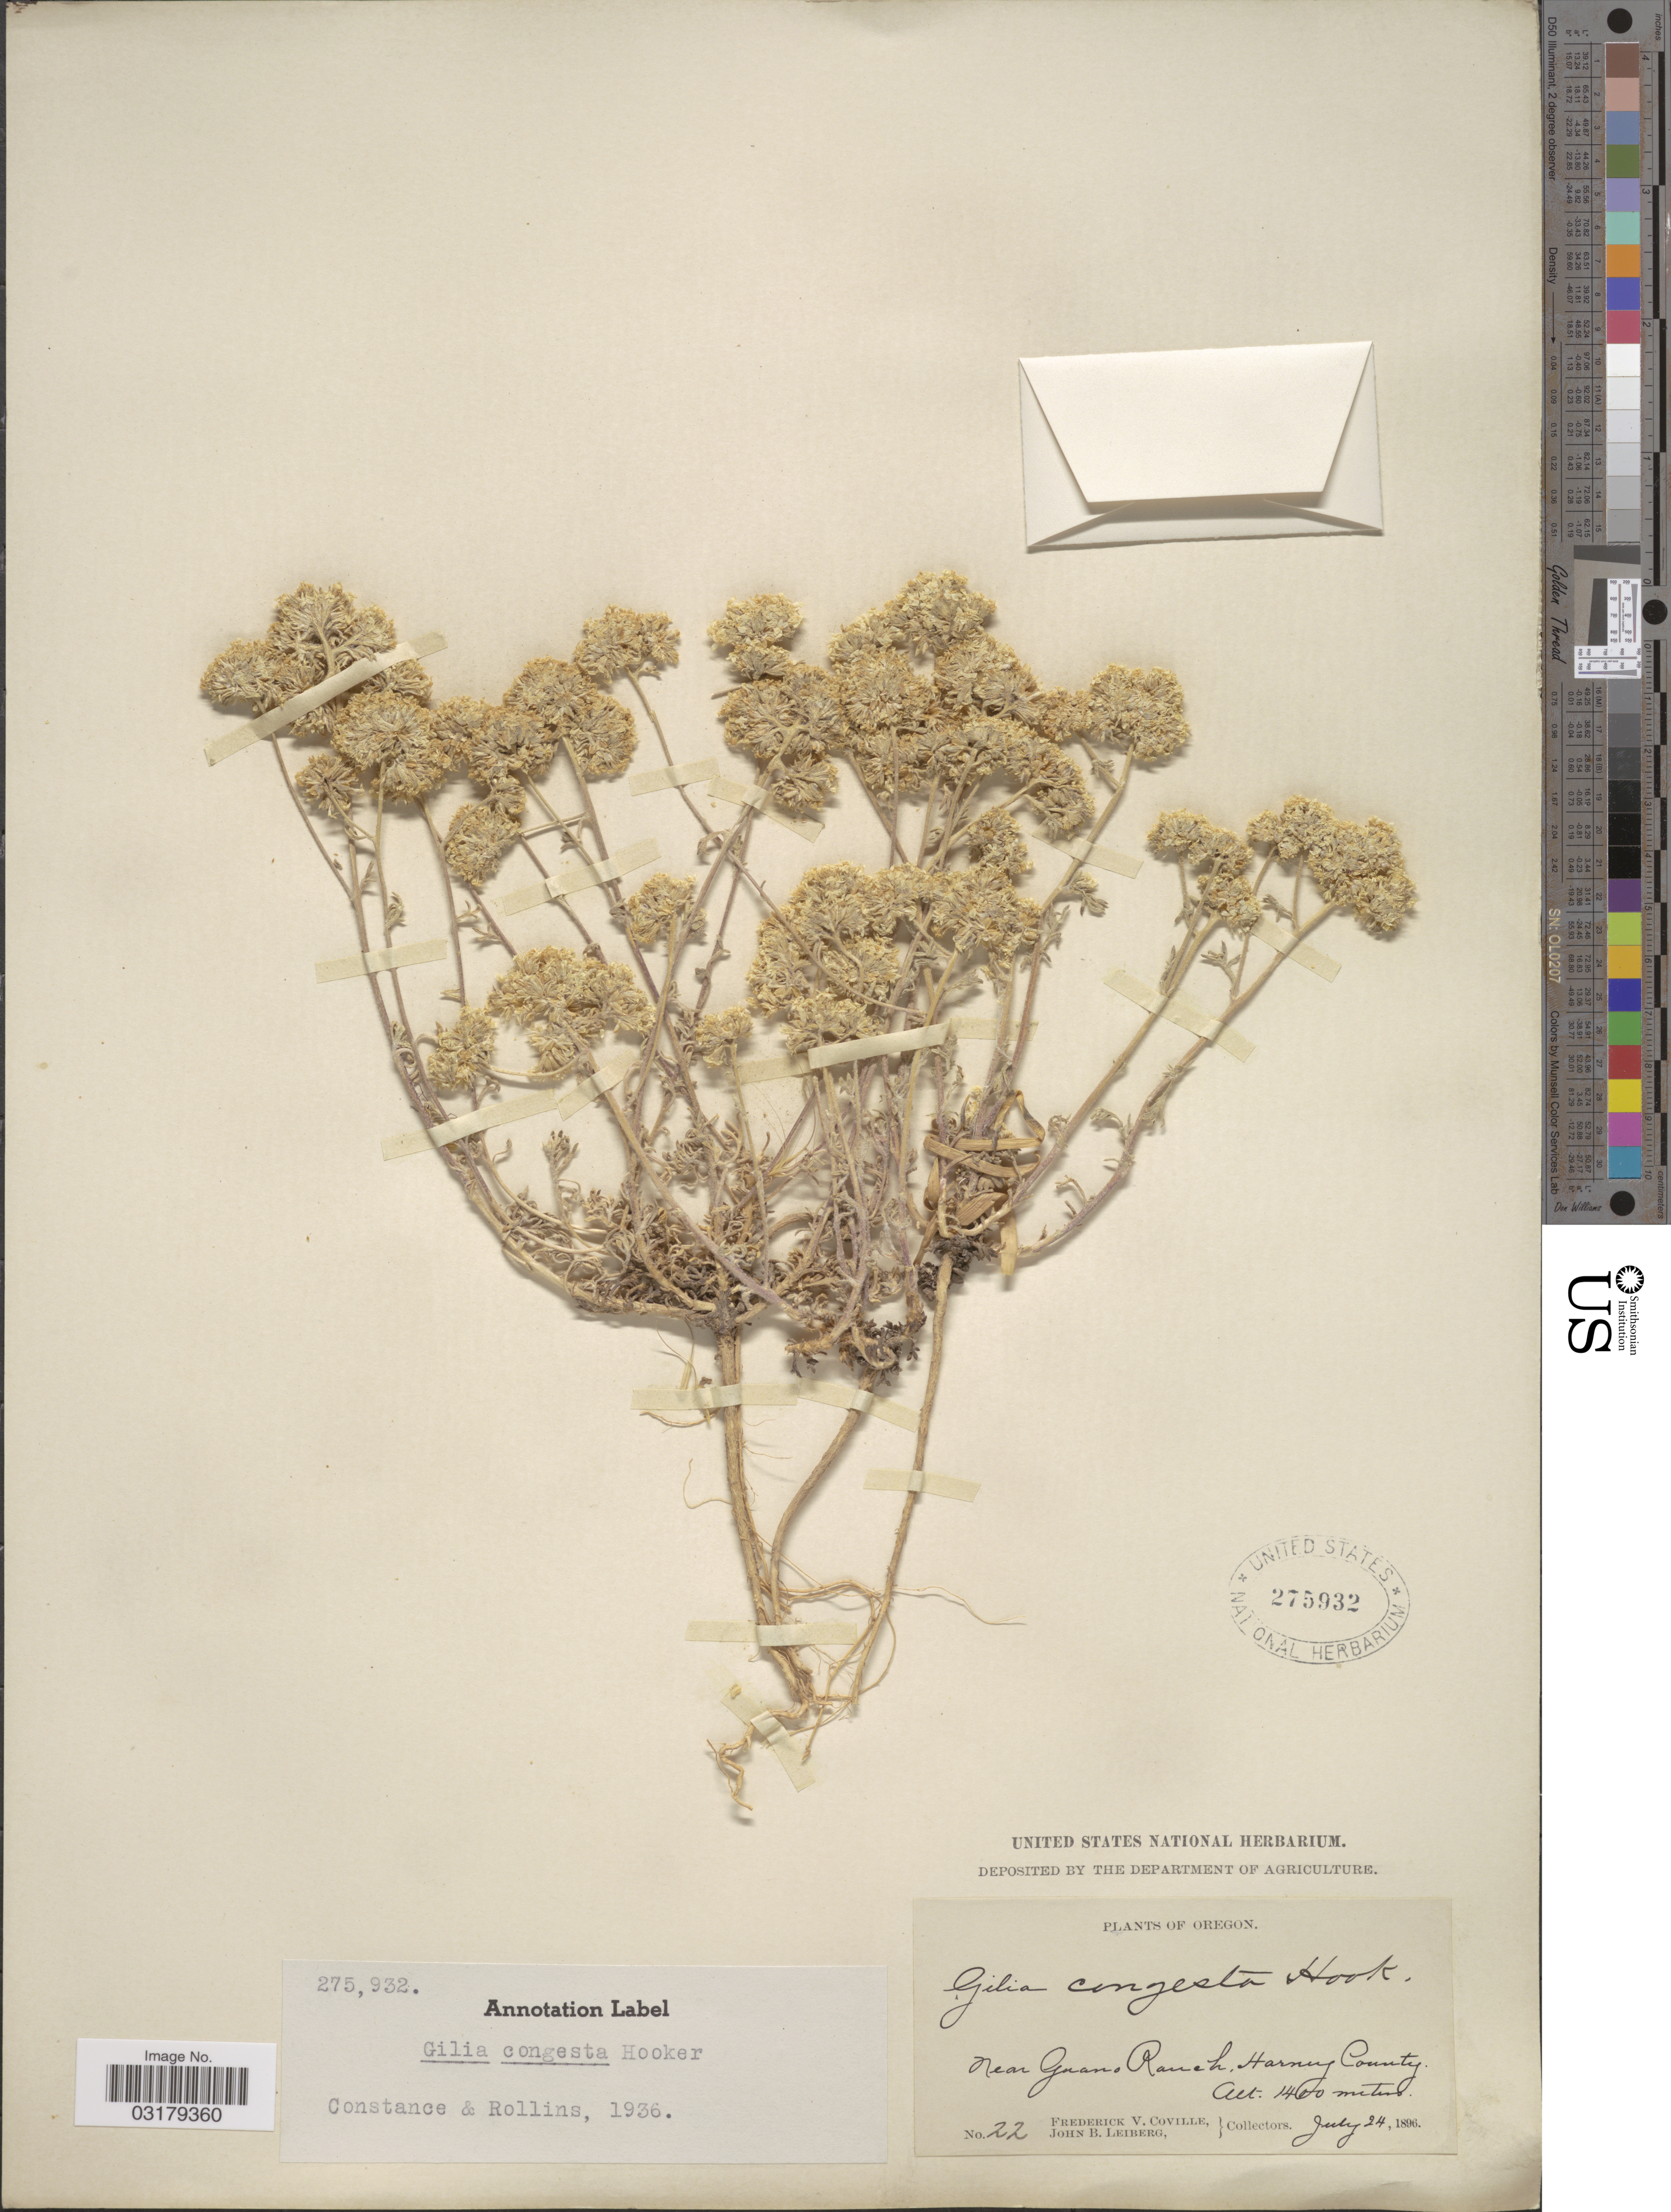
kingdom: Plantae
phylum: Tracheophyta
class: Magnoliopsida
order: Ericales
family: Polemoniaceae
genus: Ipomopsis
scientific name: Ipomopsis congesta var. palmifrons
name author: Brand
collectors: F. V. Coville & J. B. Leiberg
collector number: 22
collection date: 1896-07-24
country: United States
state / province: Oregon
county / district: Harney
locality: Near Guano Ranch, Harney County.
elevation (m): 1400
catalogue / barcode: US 275932